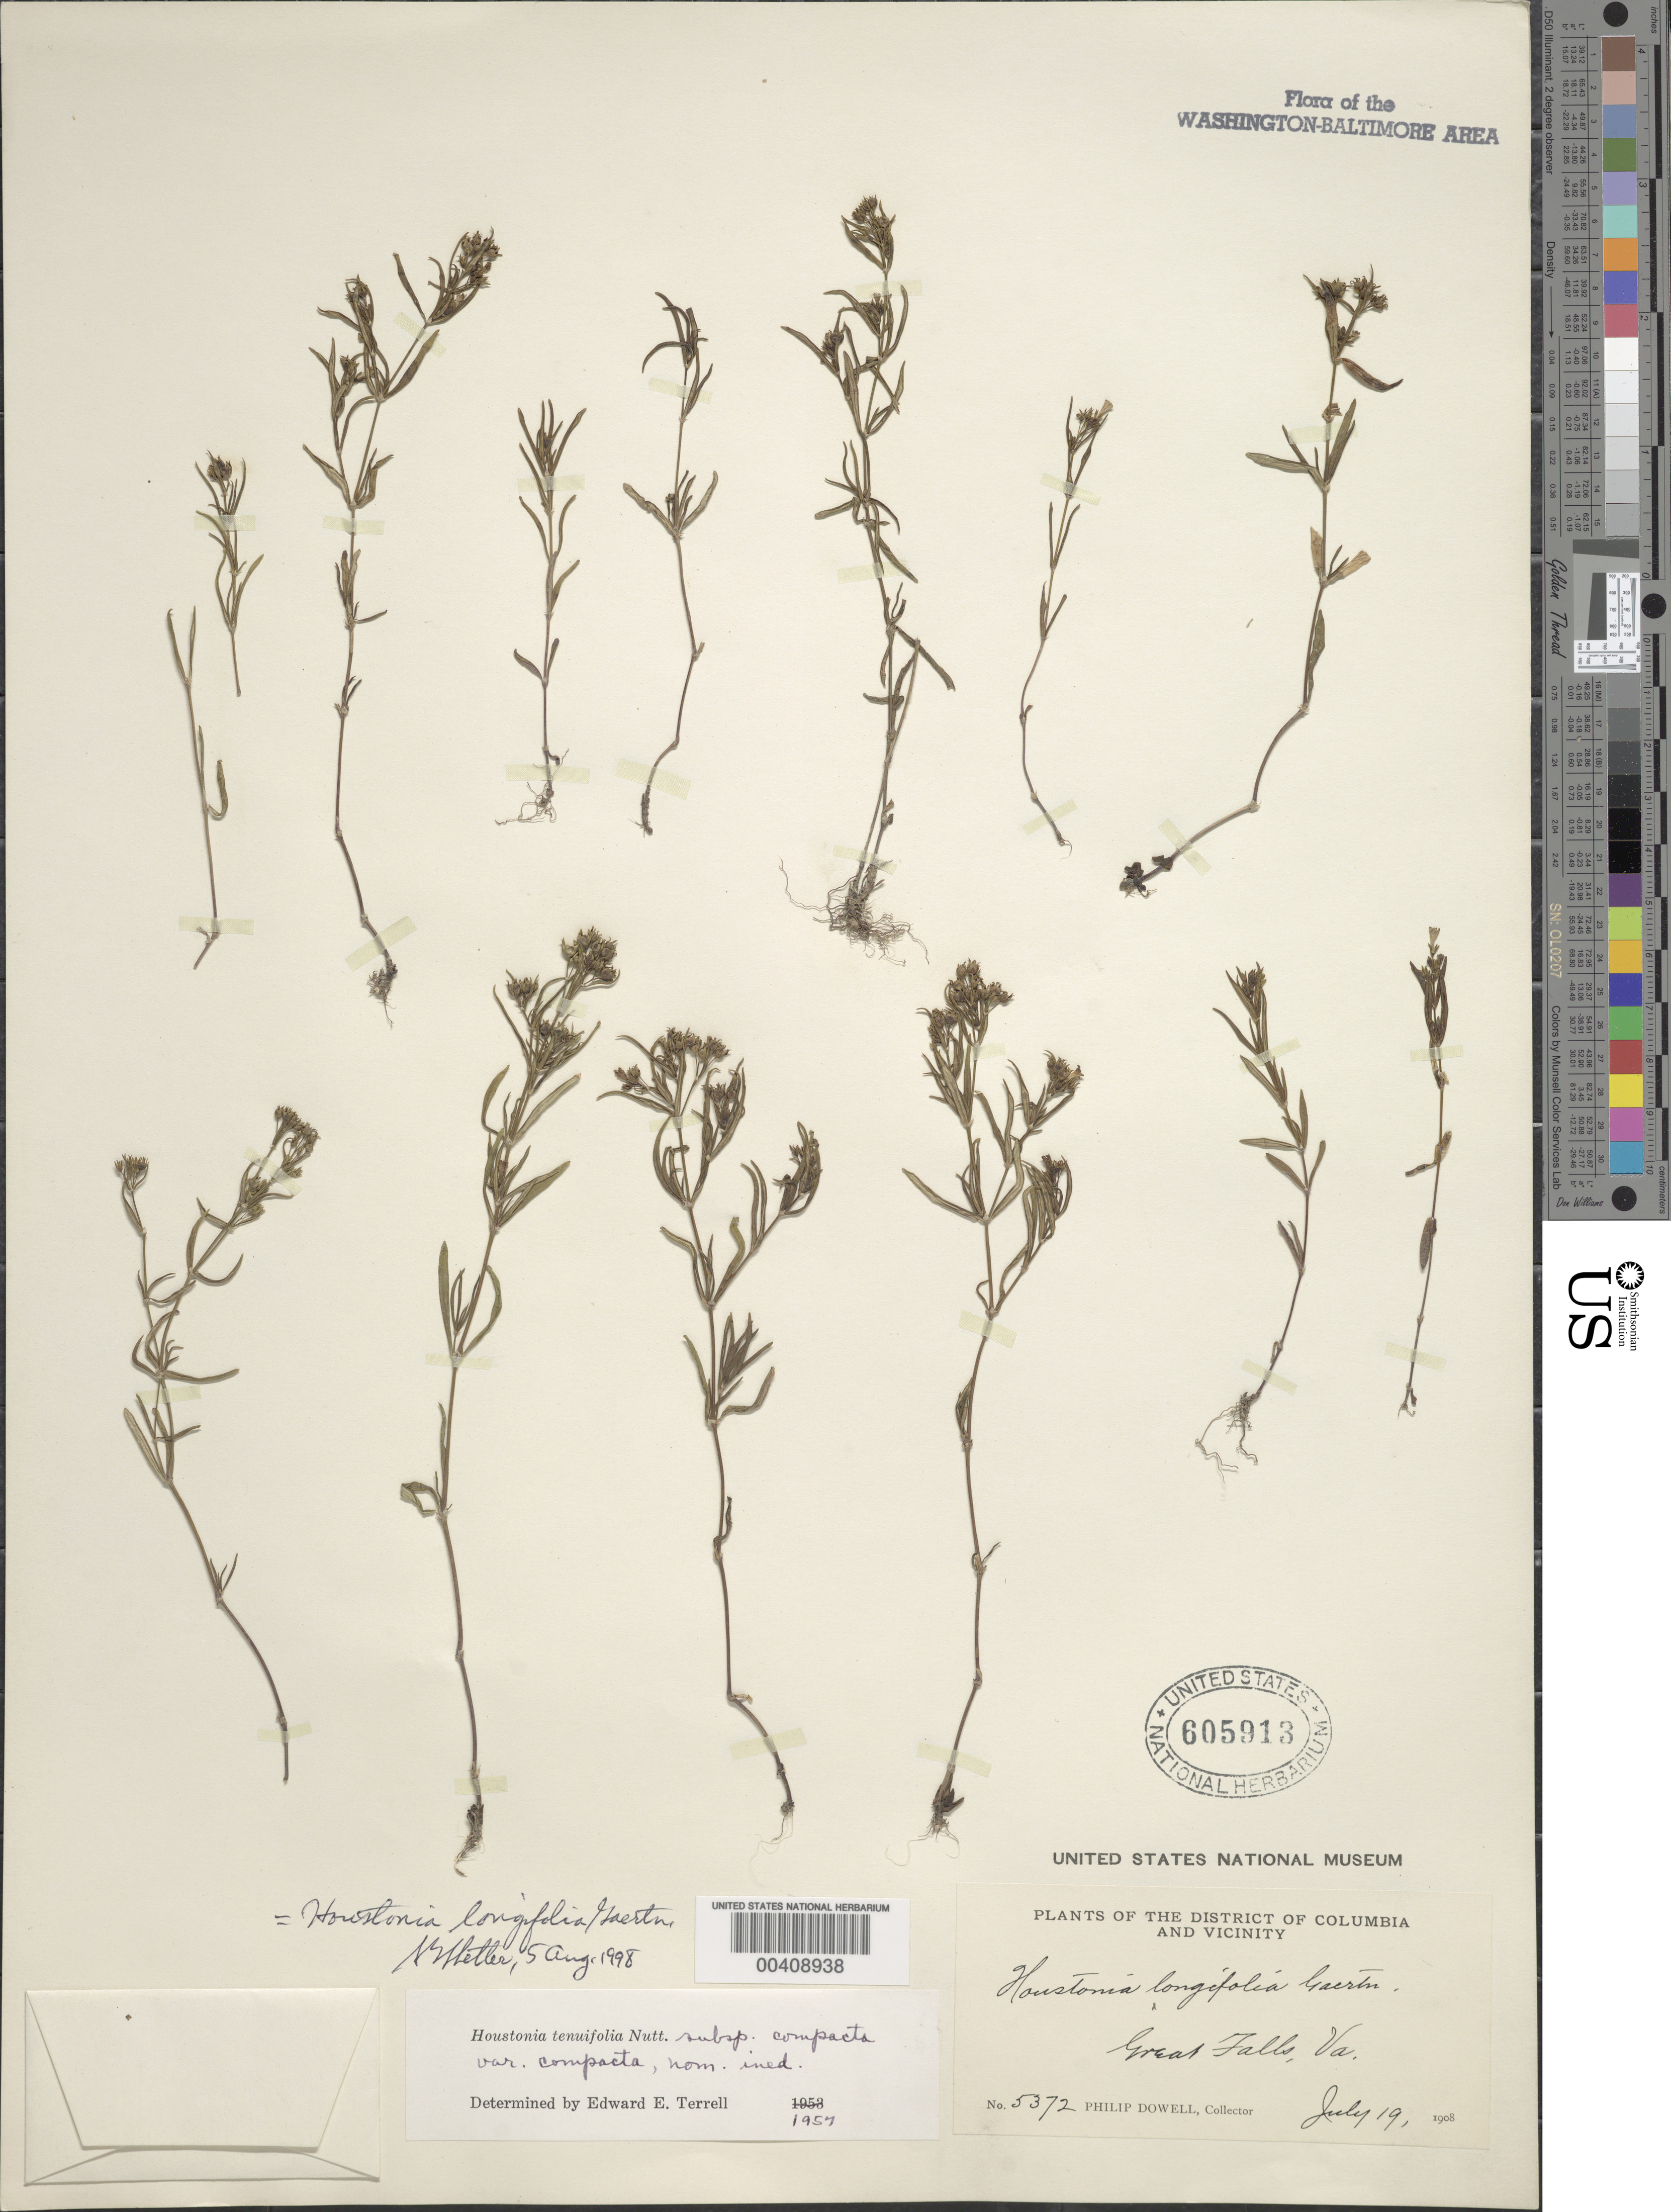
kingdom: Plantae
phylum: Tracheophyta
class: Magnoliopsida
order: Gentianales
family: Rubiaceae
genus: Houstonia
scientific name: Houstonia longifolia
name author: Gaertn.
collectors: P. Dowell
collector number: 5372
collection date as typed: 19 Jul 1908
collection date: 1908-07-19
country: United States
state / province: Virginia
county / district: Fairfax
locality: Great Falls C. and O. Canal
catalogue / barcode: US 605913